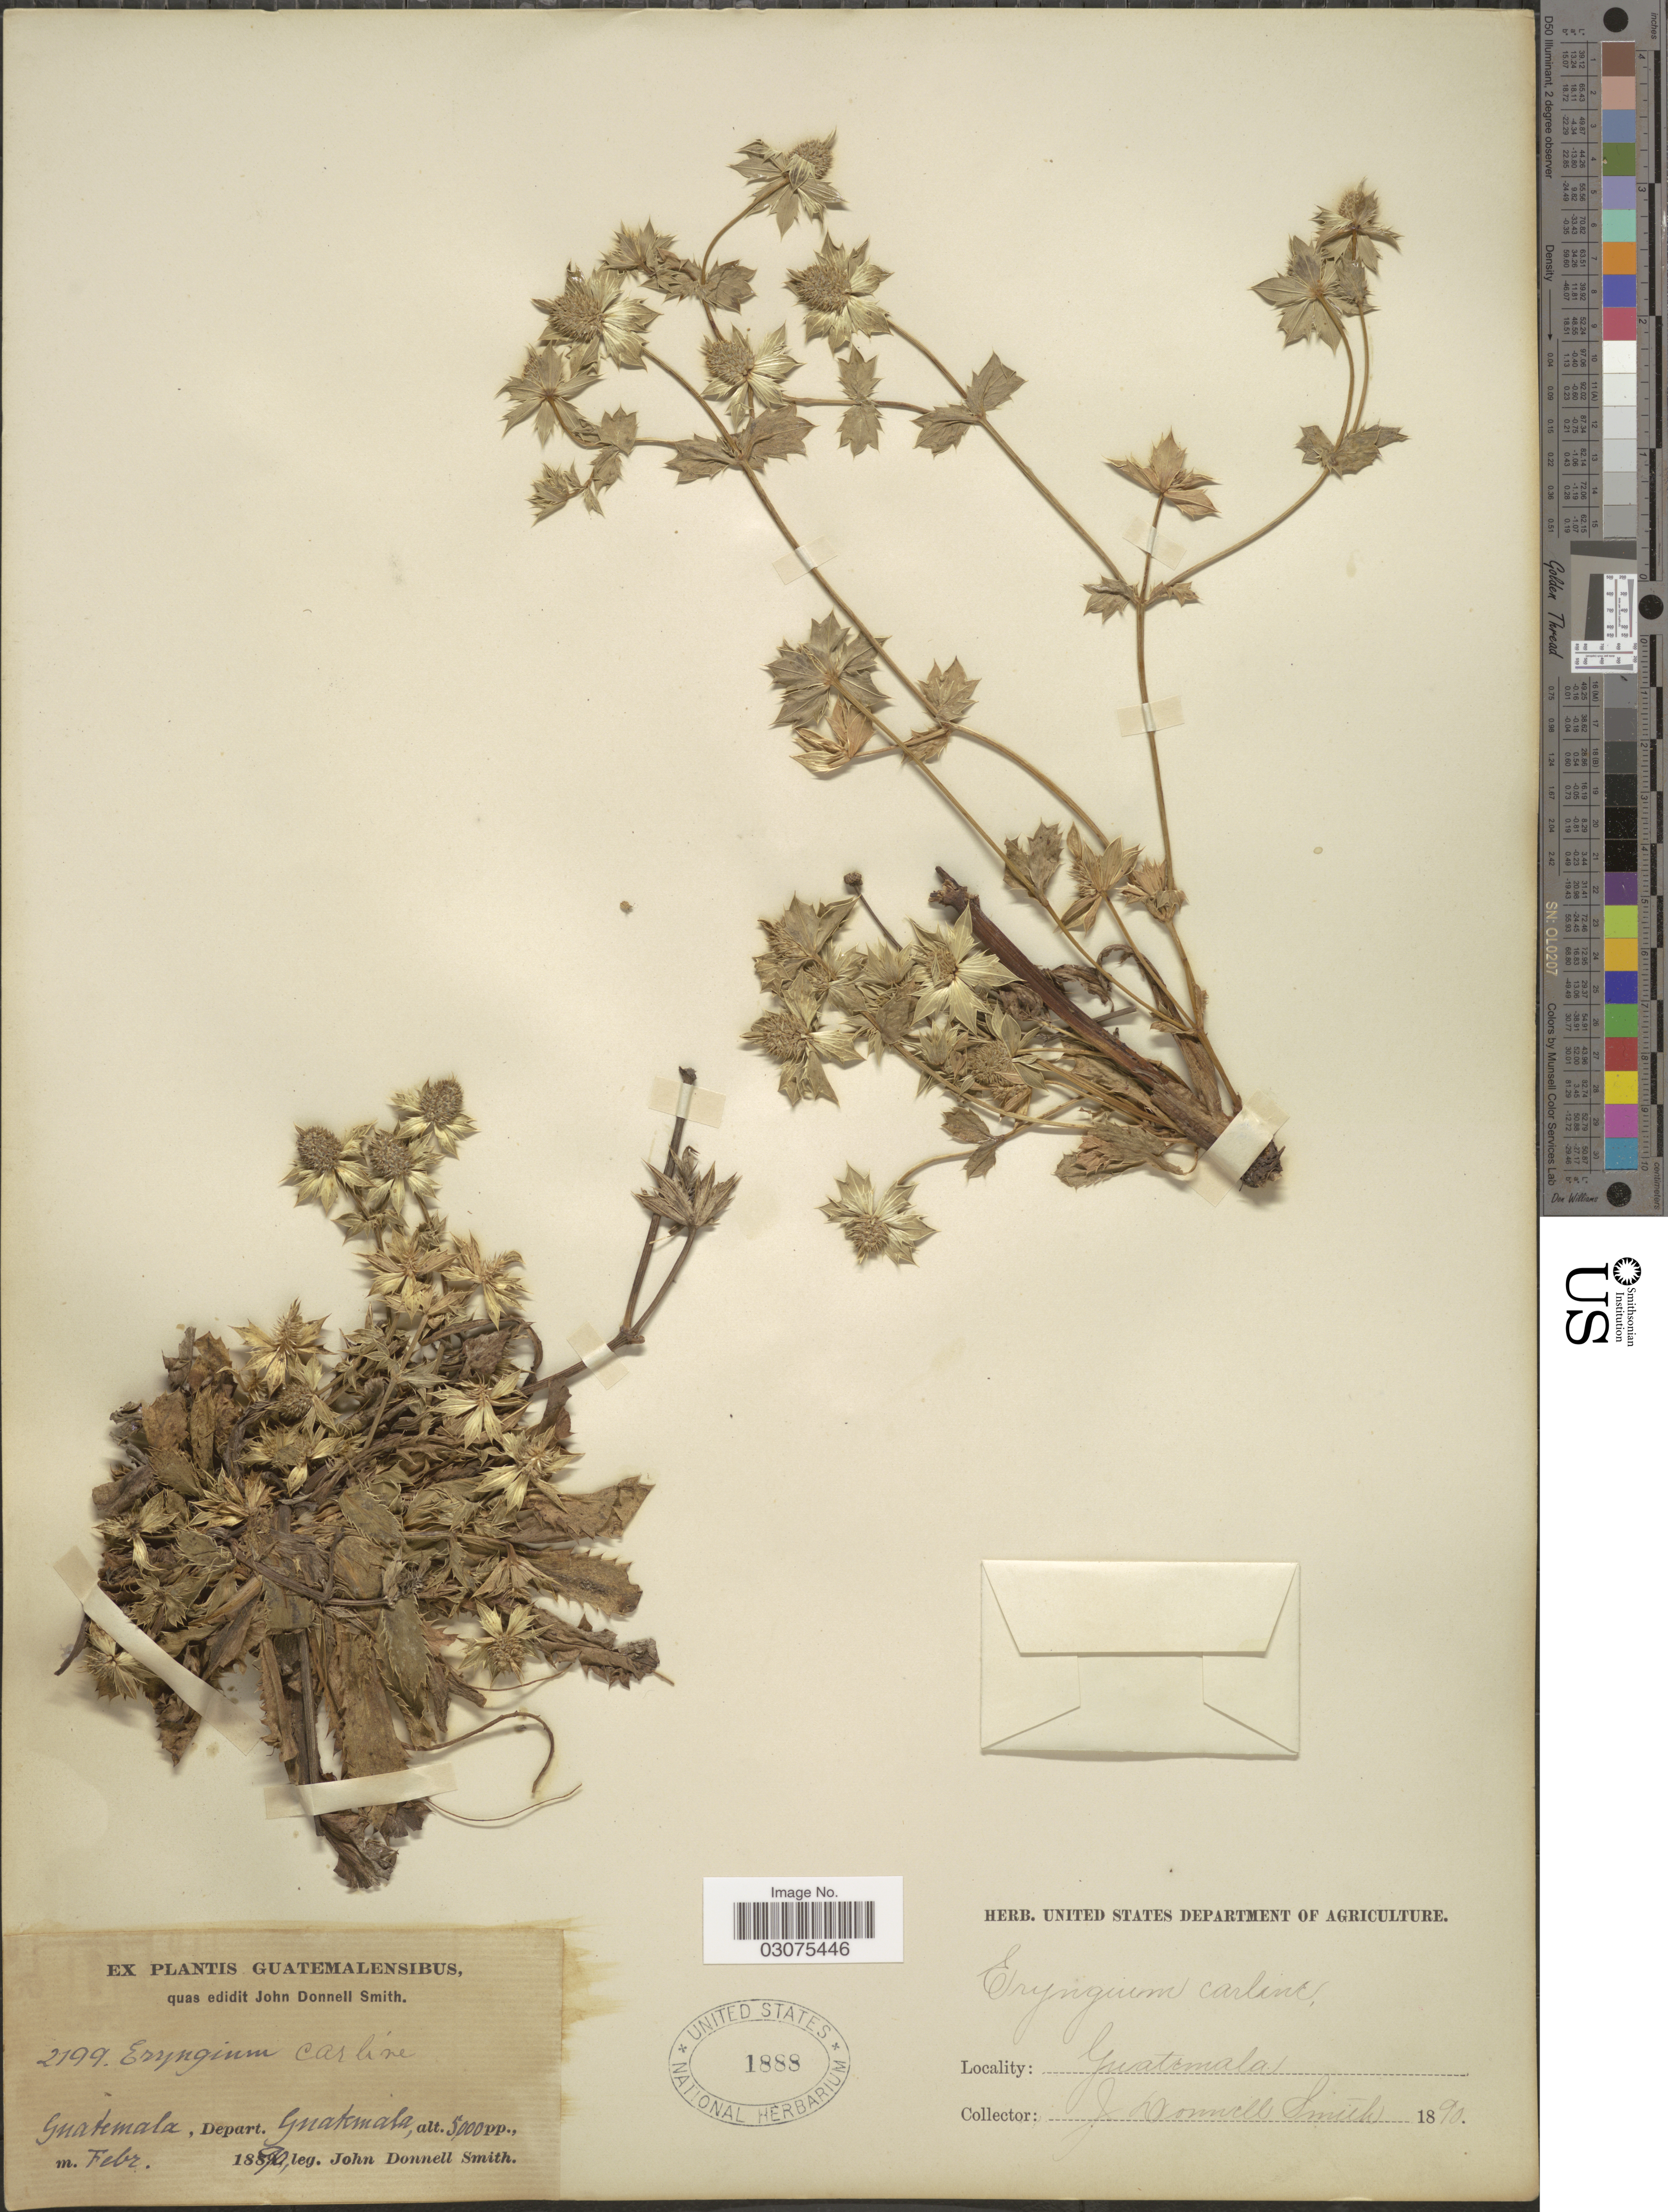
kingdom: Plantae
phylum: Tracheophyta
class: Magnoliopsida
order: Apiales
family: Apiaceae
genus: Eryngium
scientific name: Eryngium carlinae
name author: F. Delaroche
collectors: J. Donnell Smith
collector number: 2199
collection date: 1890-02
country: Guatemala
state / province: Guatemala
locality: Depart. Guatemala.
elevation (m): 1524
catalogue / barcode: US 1888